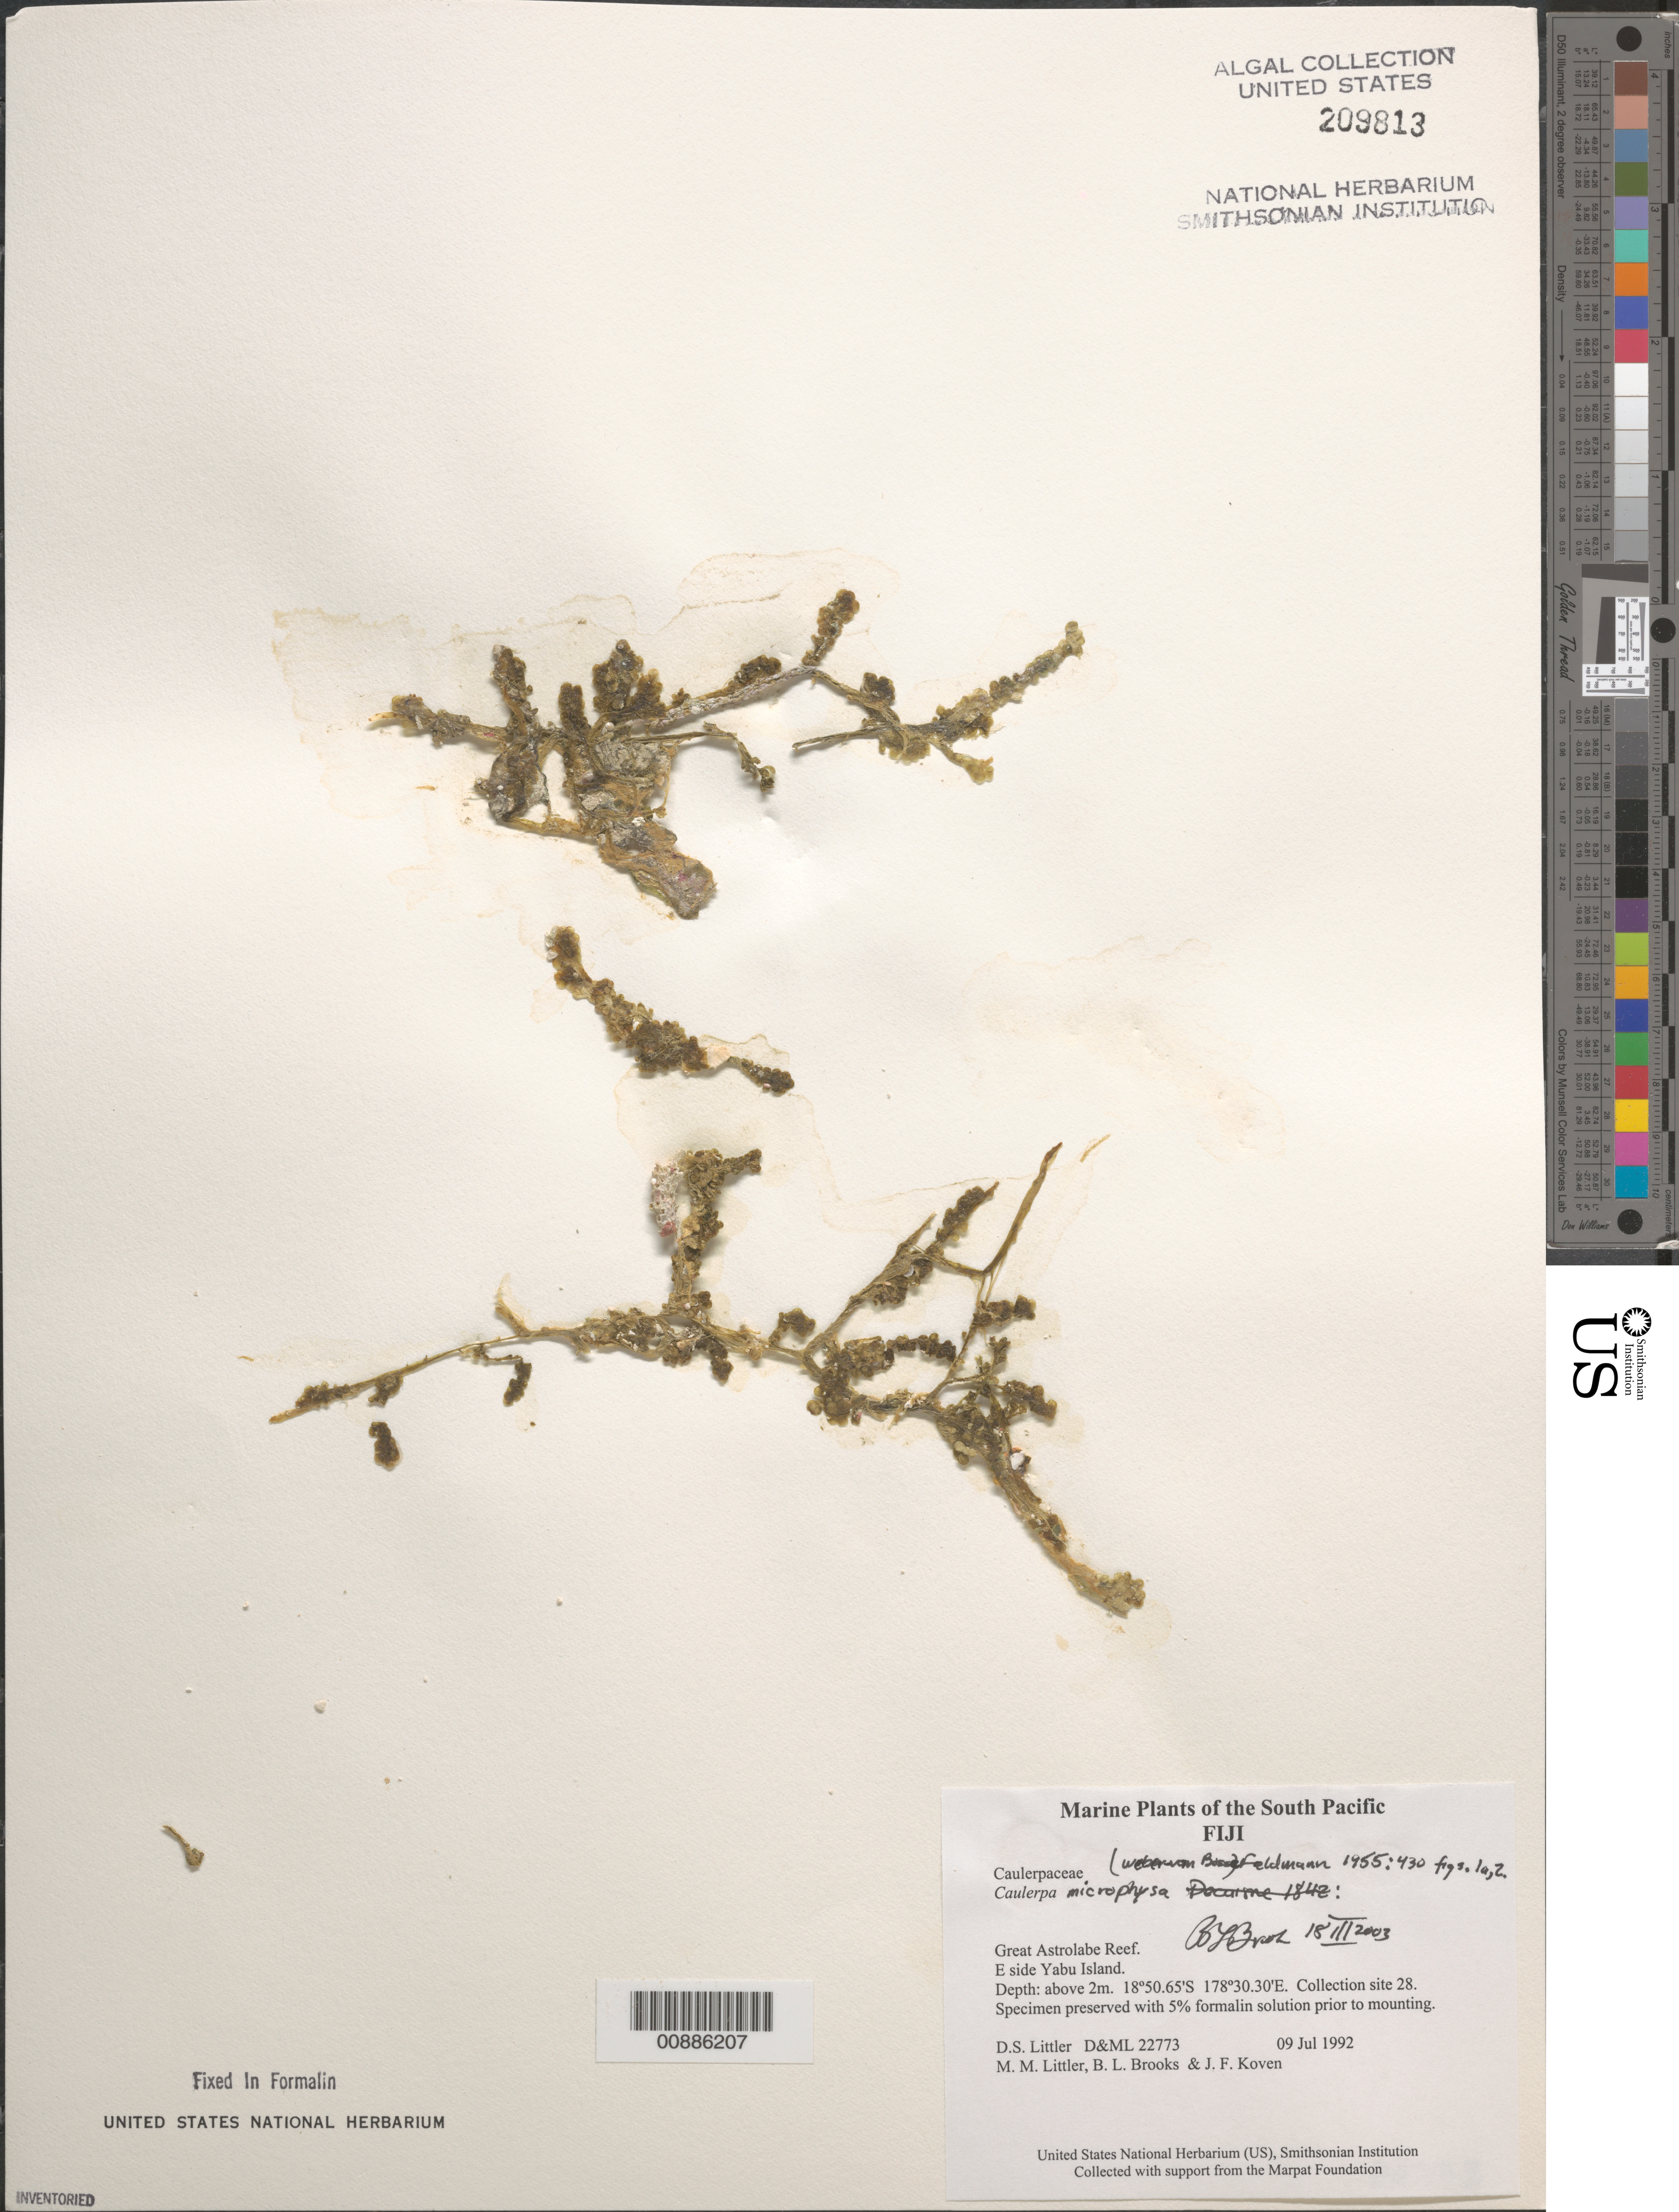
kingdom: Plantae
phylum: Chlorophyta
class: Ulvophyceae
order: Bryopsidales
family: Caulerpaceae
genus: Caulerpa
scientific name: Caulerpa microphysa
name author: (Weber Bosse) Feldmann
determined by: Brooks, B. L., (BOT), Smithsonian Institution - National Museum of Natural History (UNITED STATES)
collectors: D. S. Littler, M. M. Littler, B. Brooks & J. Koven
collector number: D&ML 22773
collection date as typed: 09 Jul 1992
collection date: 1992-07-09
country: Fiji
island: Yabu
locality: Great Astrolabe Reef, east side of island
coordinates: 18 50.65'S, 178 30.30'E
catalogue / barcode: US 209813